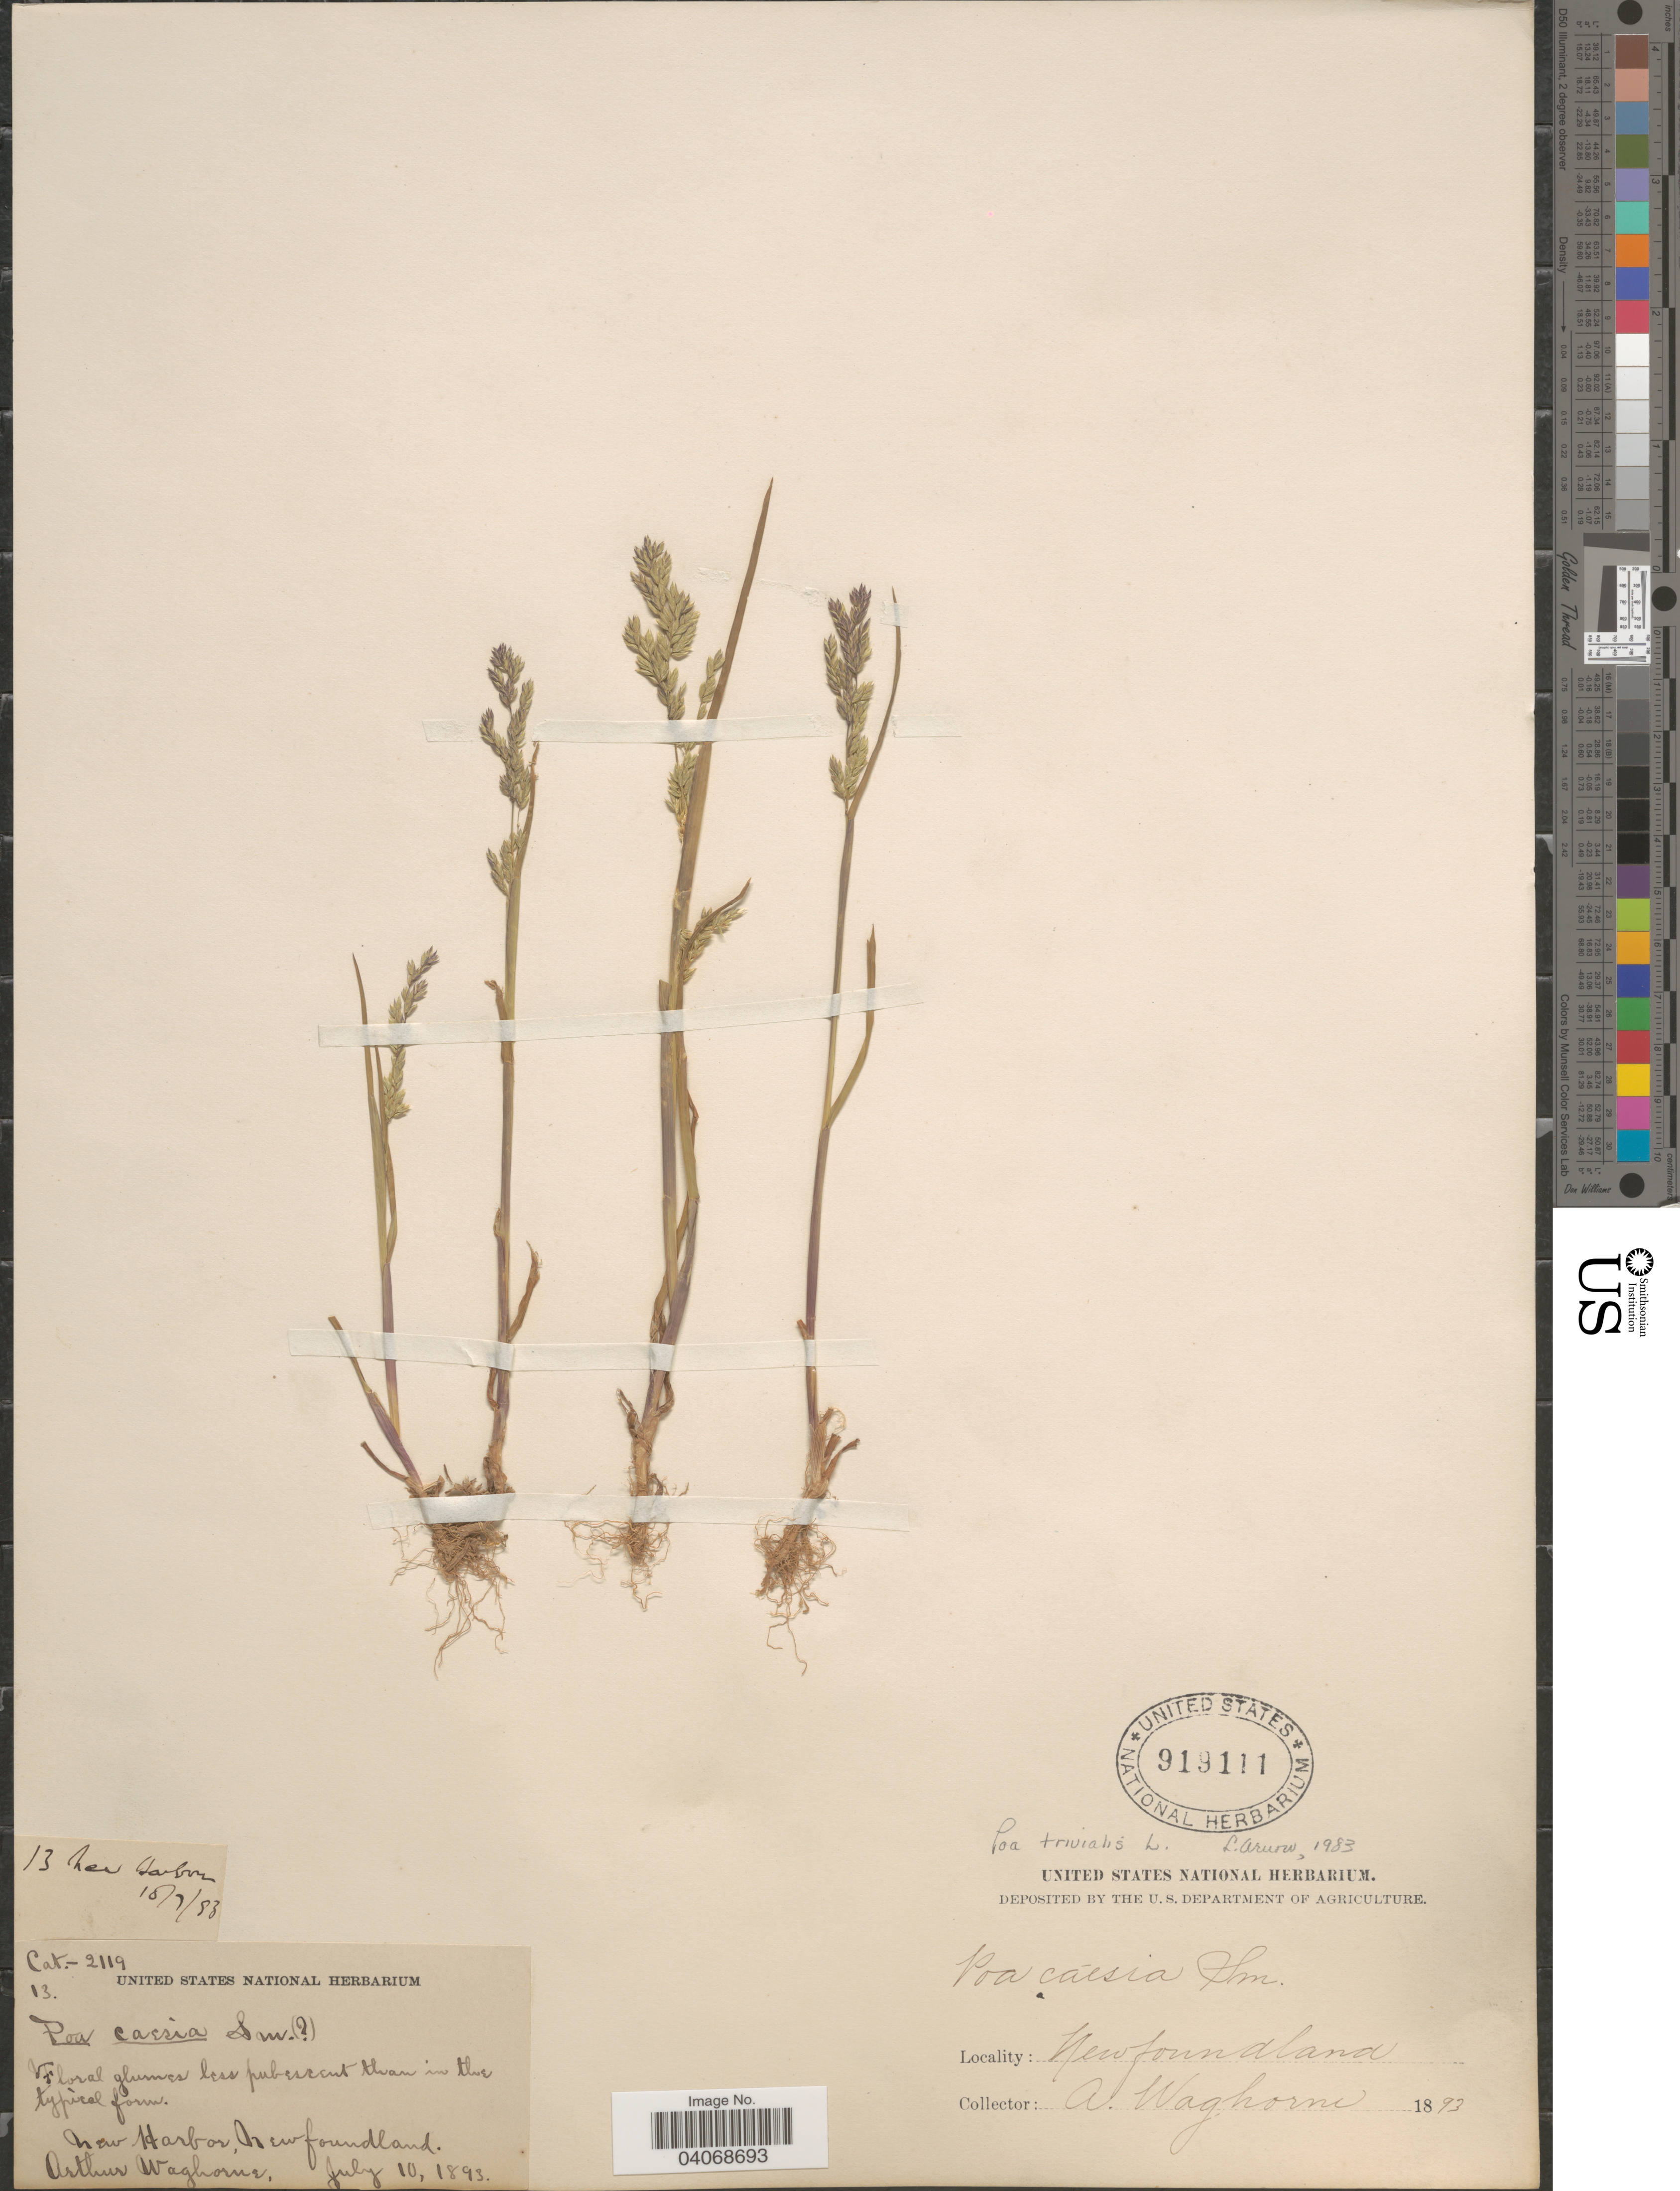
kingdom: Plantae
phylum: Tracheophyta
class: Liliopsida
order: Poales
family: Poaceae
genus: Poa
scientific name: Poa trivialis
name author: L.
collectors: A. Waghorne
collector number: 13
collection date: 1893-07-10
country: Canada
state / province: Newfoundland and Labrador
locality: New Harbor.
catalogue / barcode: US 919111